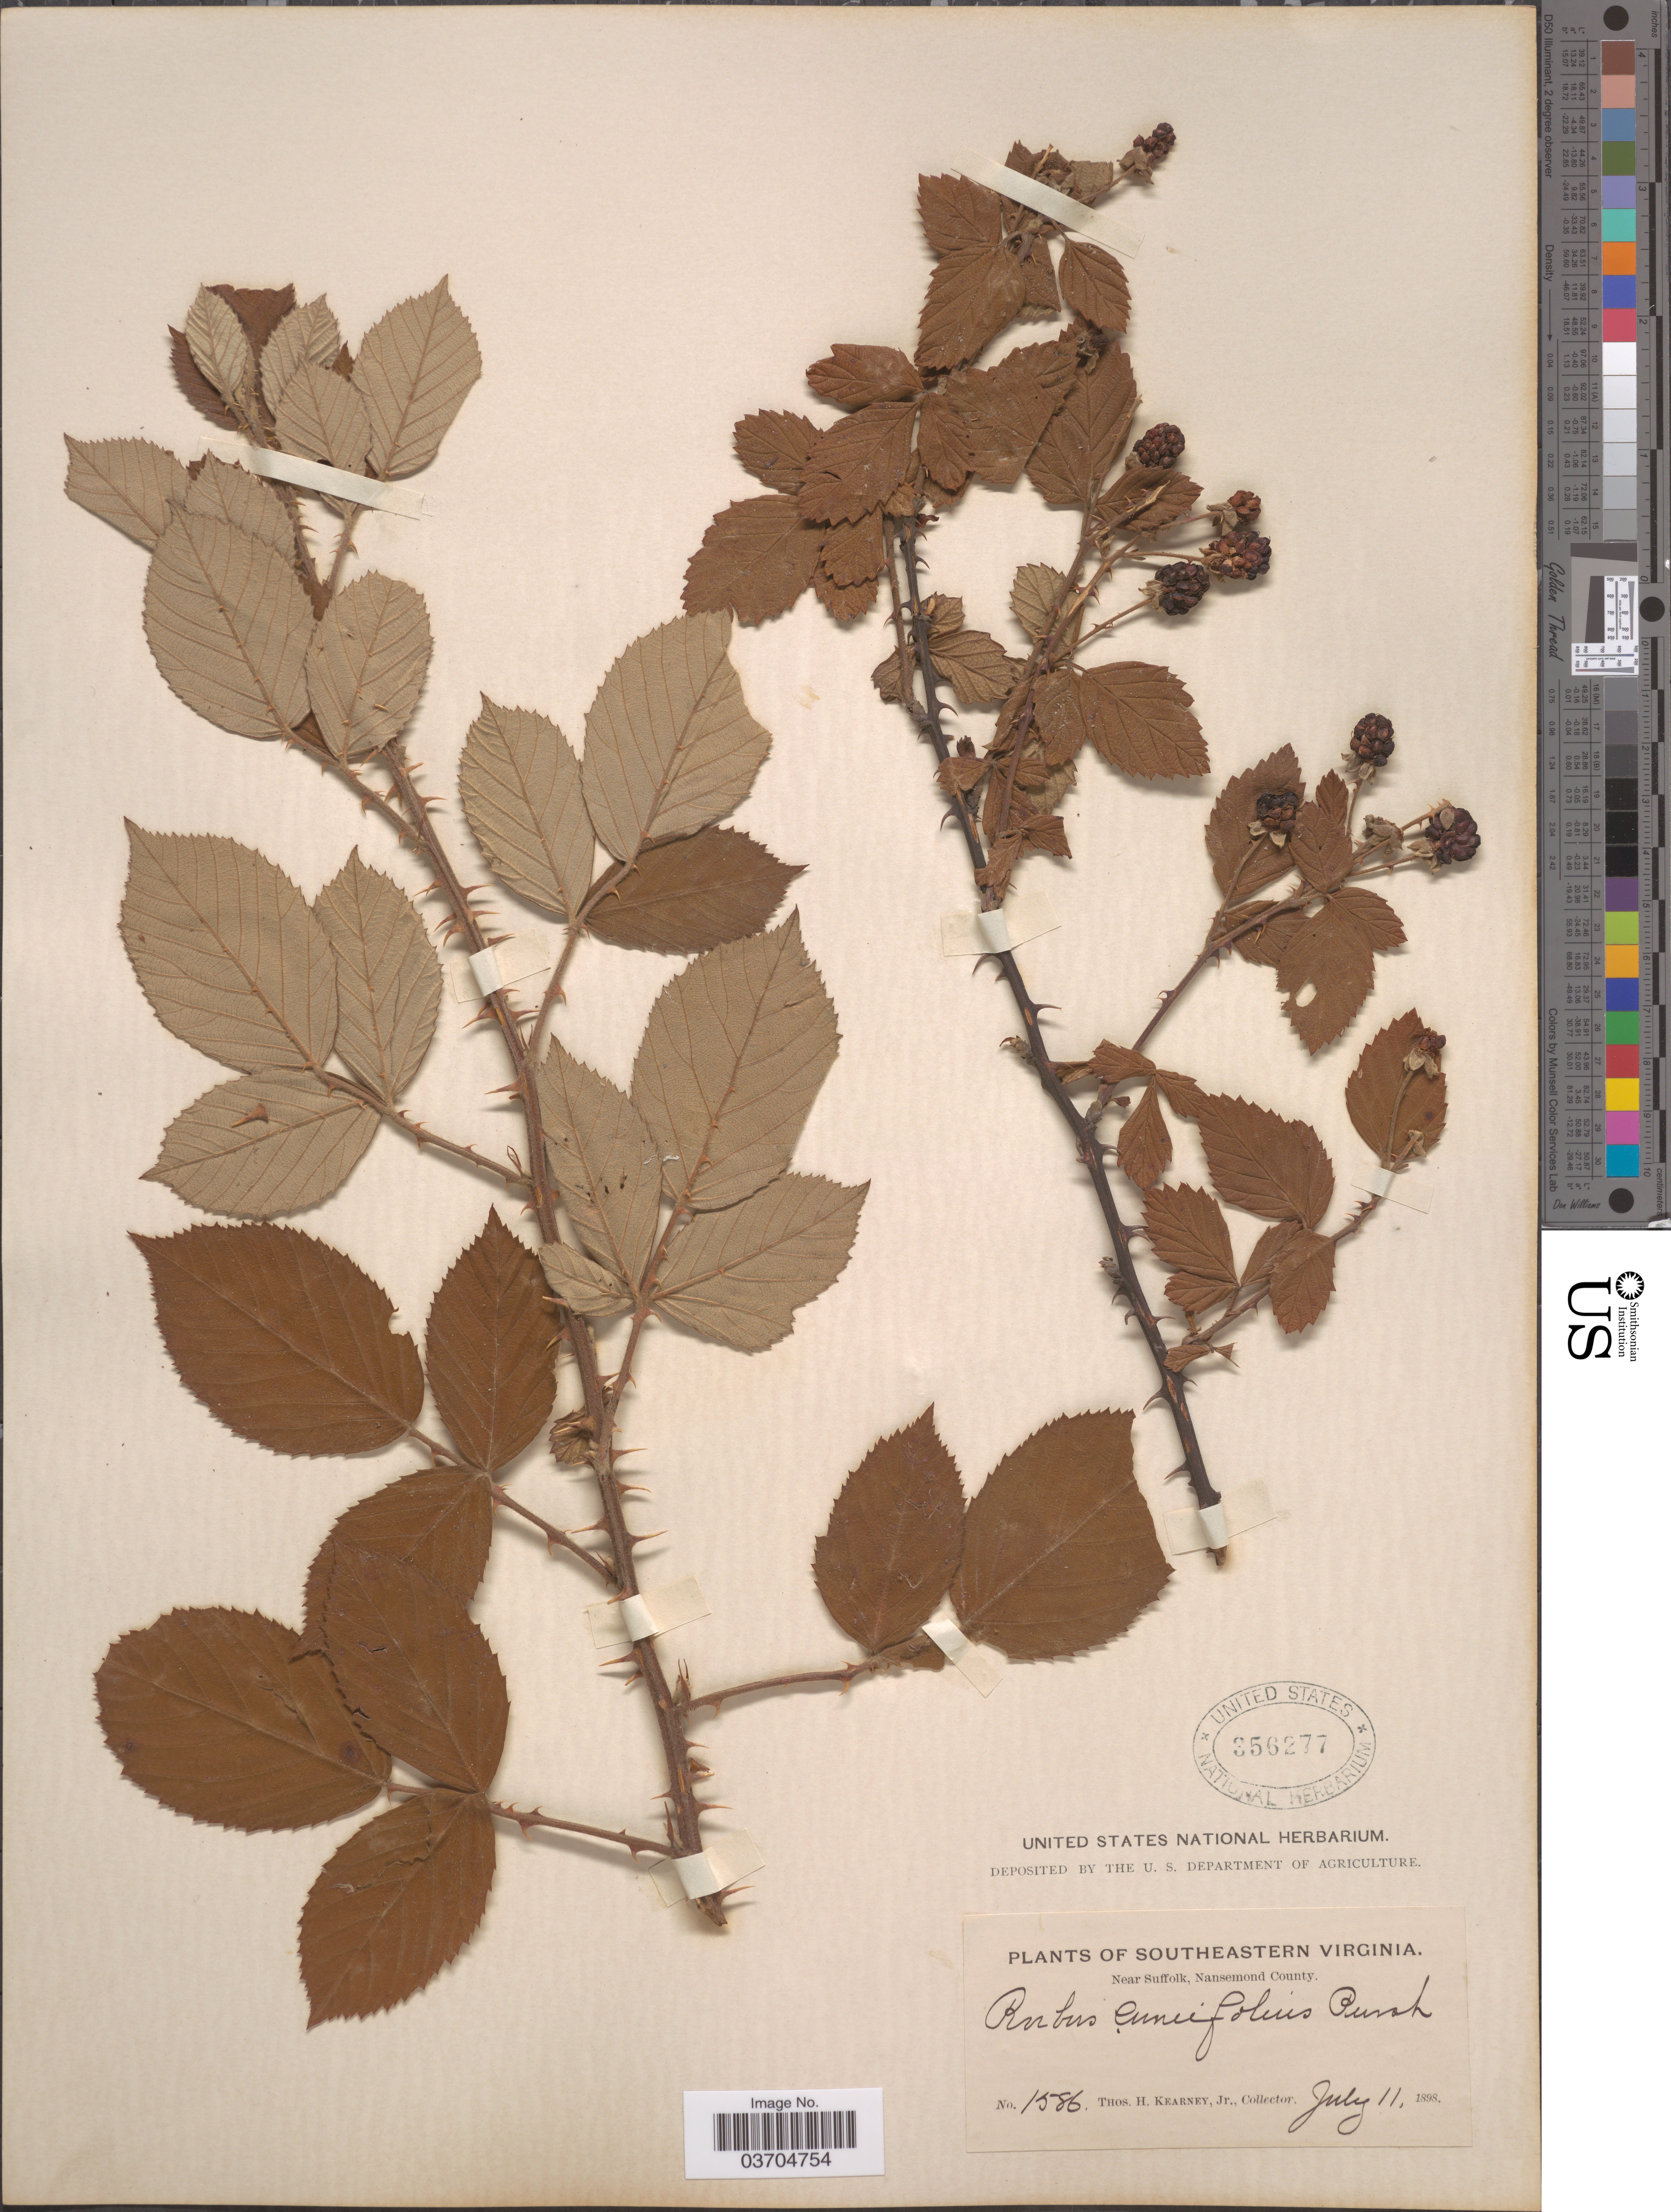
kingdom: Plantae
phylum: Tracheophyta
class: Magnoliopsida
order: Rosales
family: Rosaceae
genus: Rubus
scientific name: Rubus cuneifolius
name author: Pursh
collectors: T. H. Kearney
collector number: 1586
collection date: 1898-07-11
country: United States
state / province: Virginia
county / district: City of Suffolk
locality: Southeastern Virginia. Near Suffolk, Nansemond County.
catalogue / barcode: US 356277